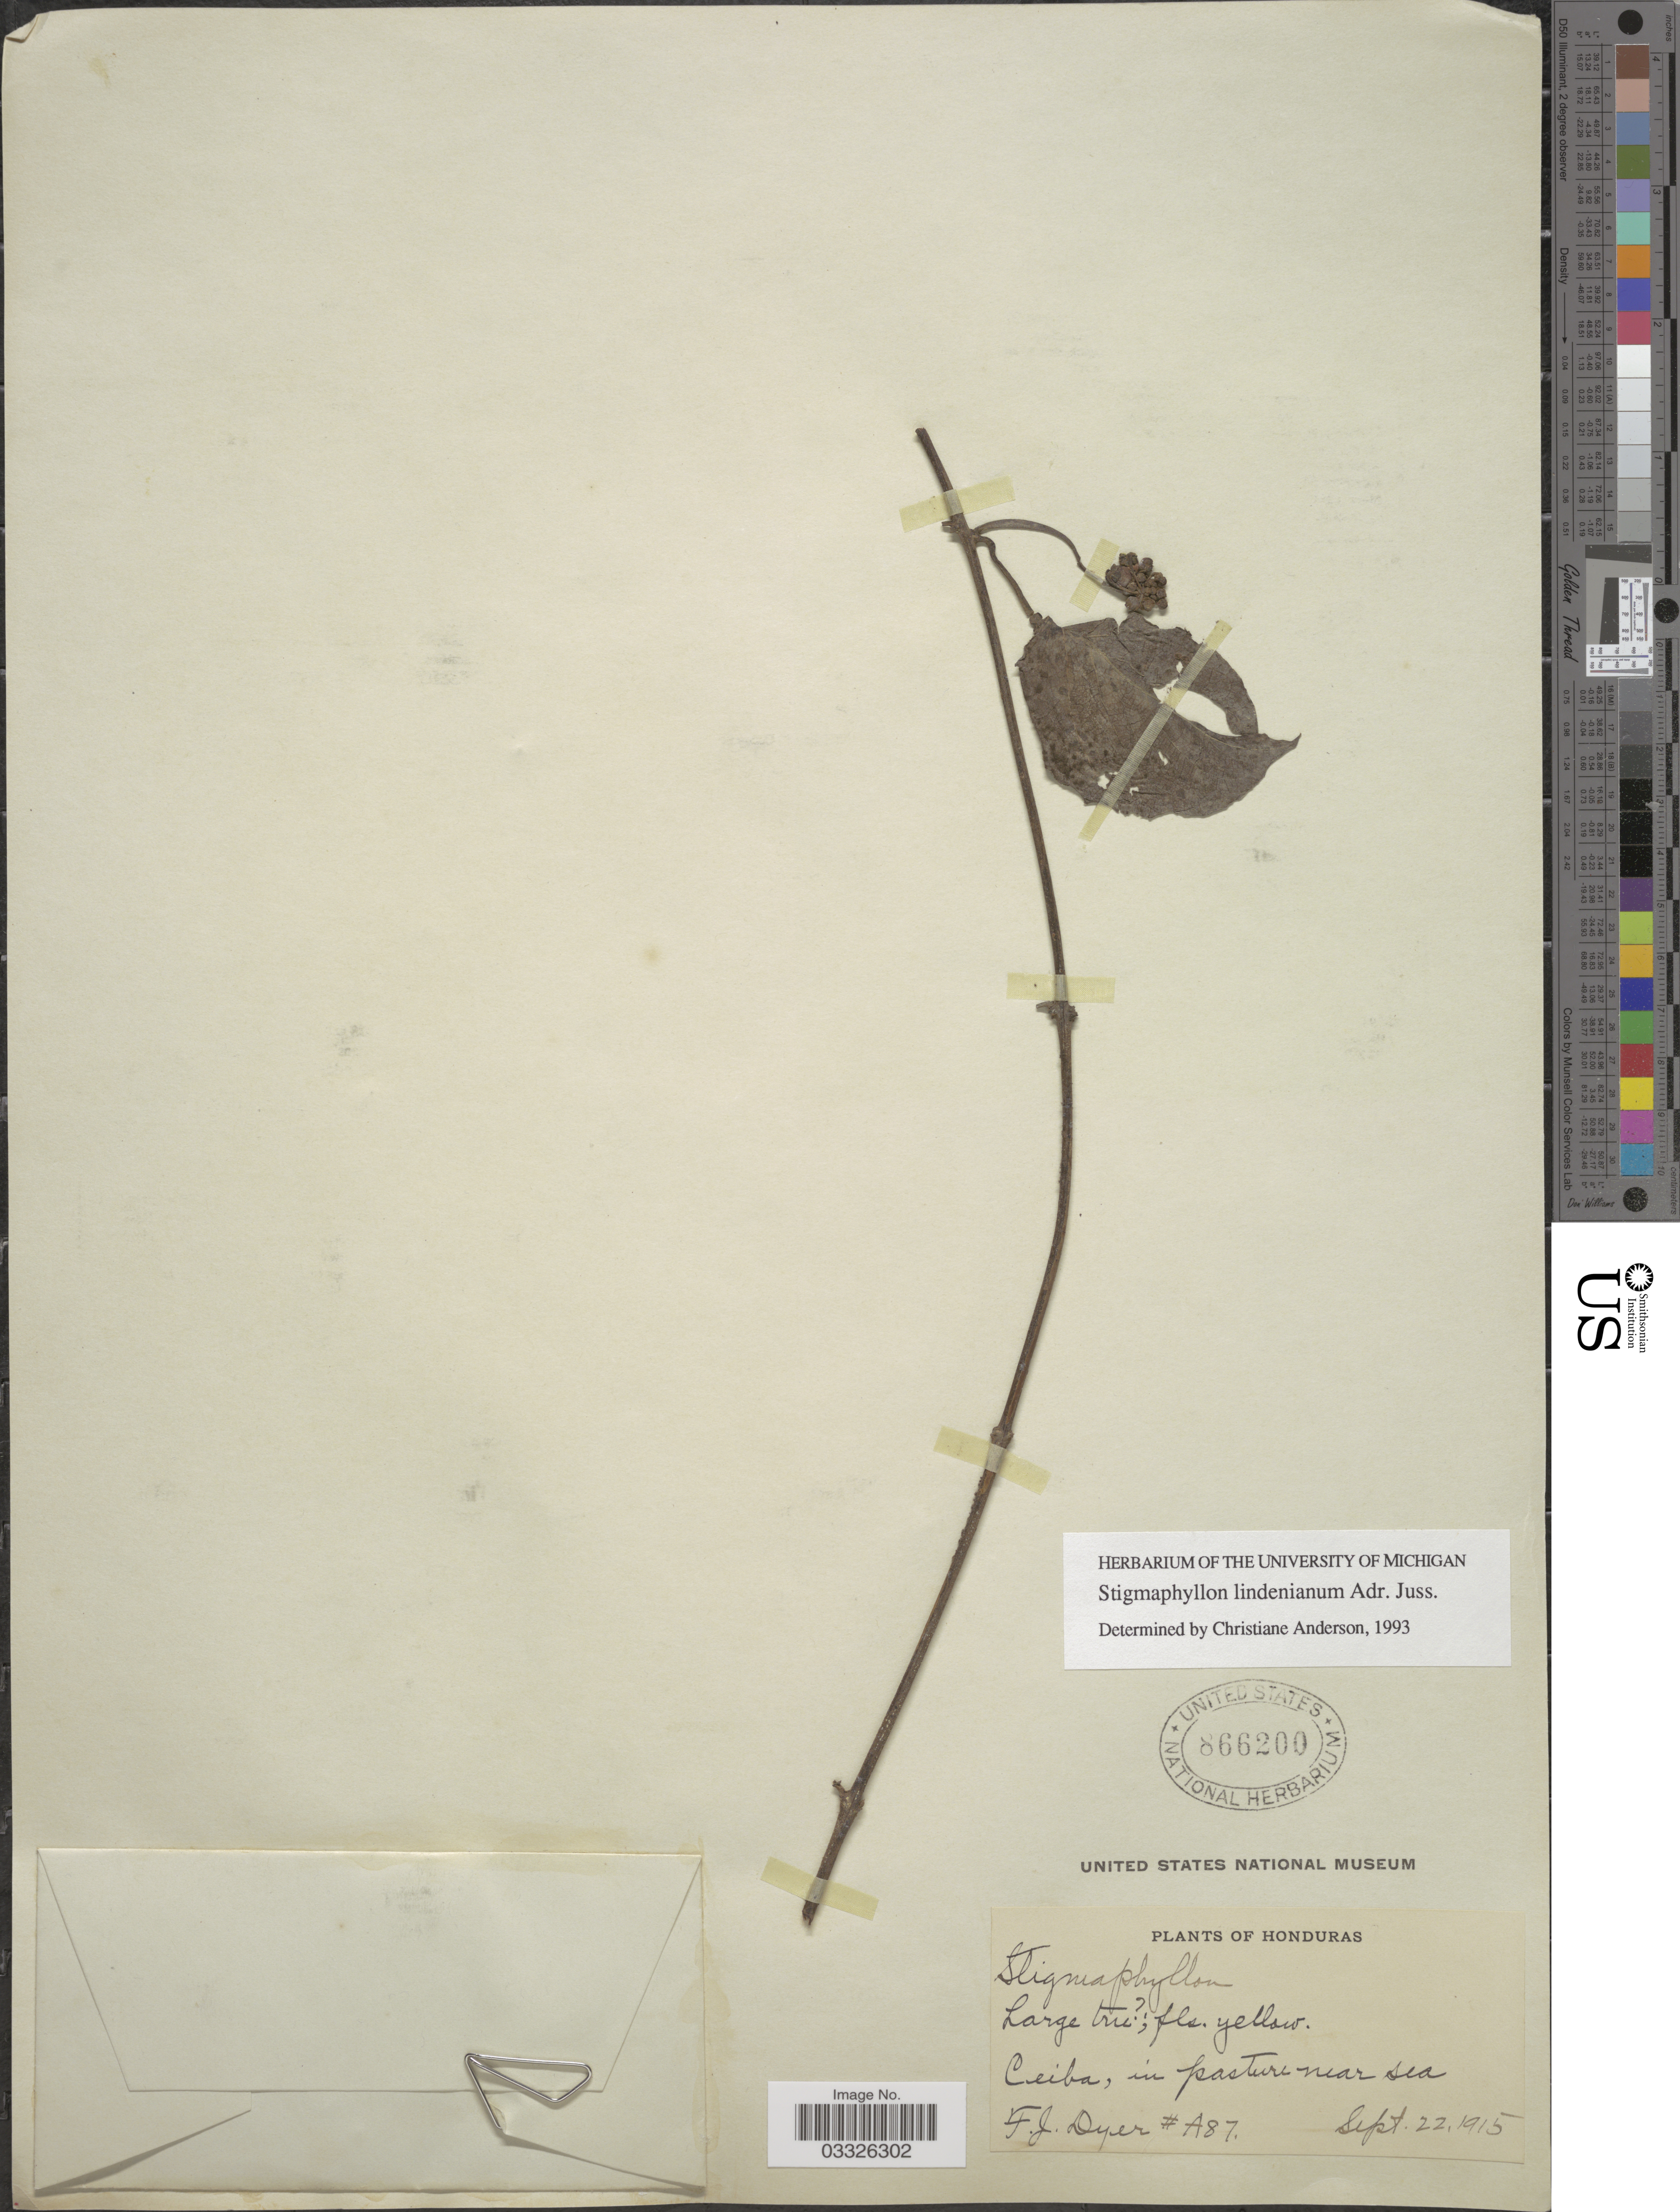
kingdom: Plantae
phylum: Tracheophyta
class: Magnoliopsida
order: Malpighiales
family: Malpighiaceae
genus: Stigmaphyllon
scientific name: Stigmaphyllon lindenianum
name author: A. Juss.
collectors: F. J. Dyer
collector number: A87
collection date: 1915-09-22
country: Honduras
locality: Ceiba, in pasture near sea.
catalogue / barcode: US 866200